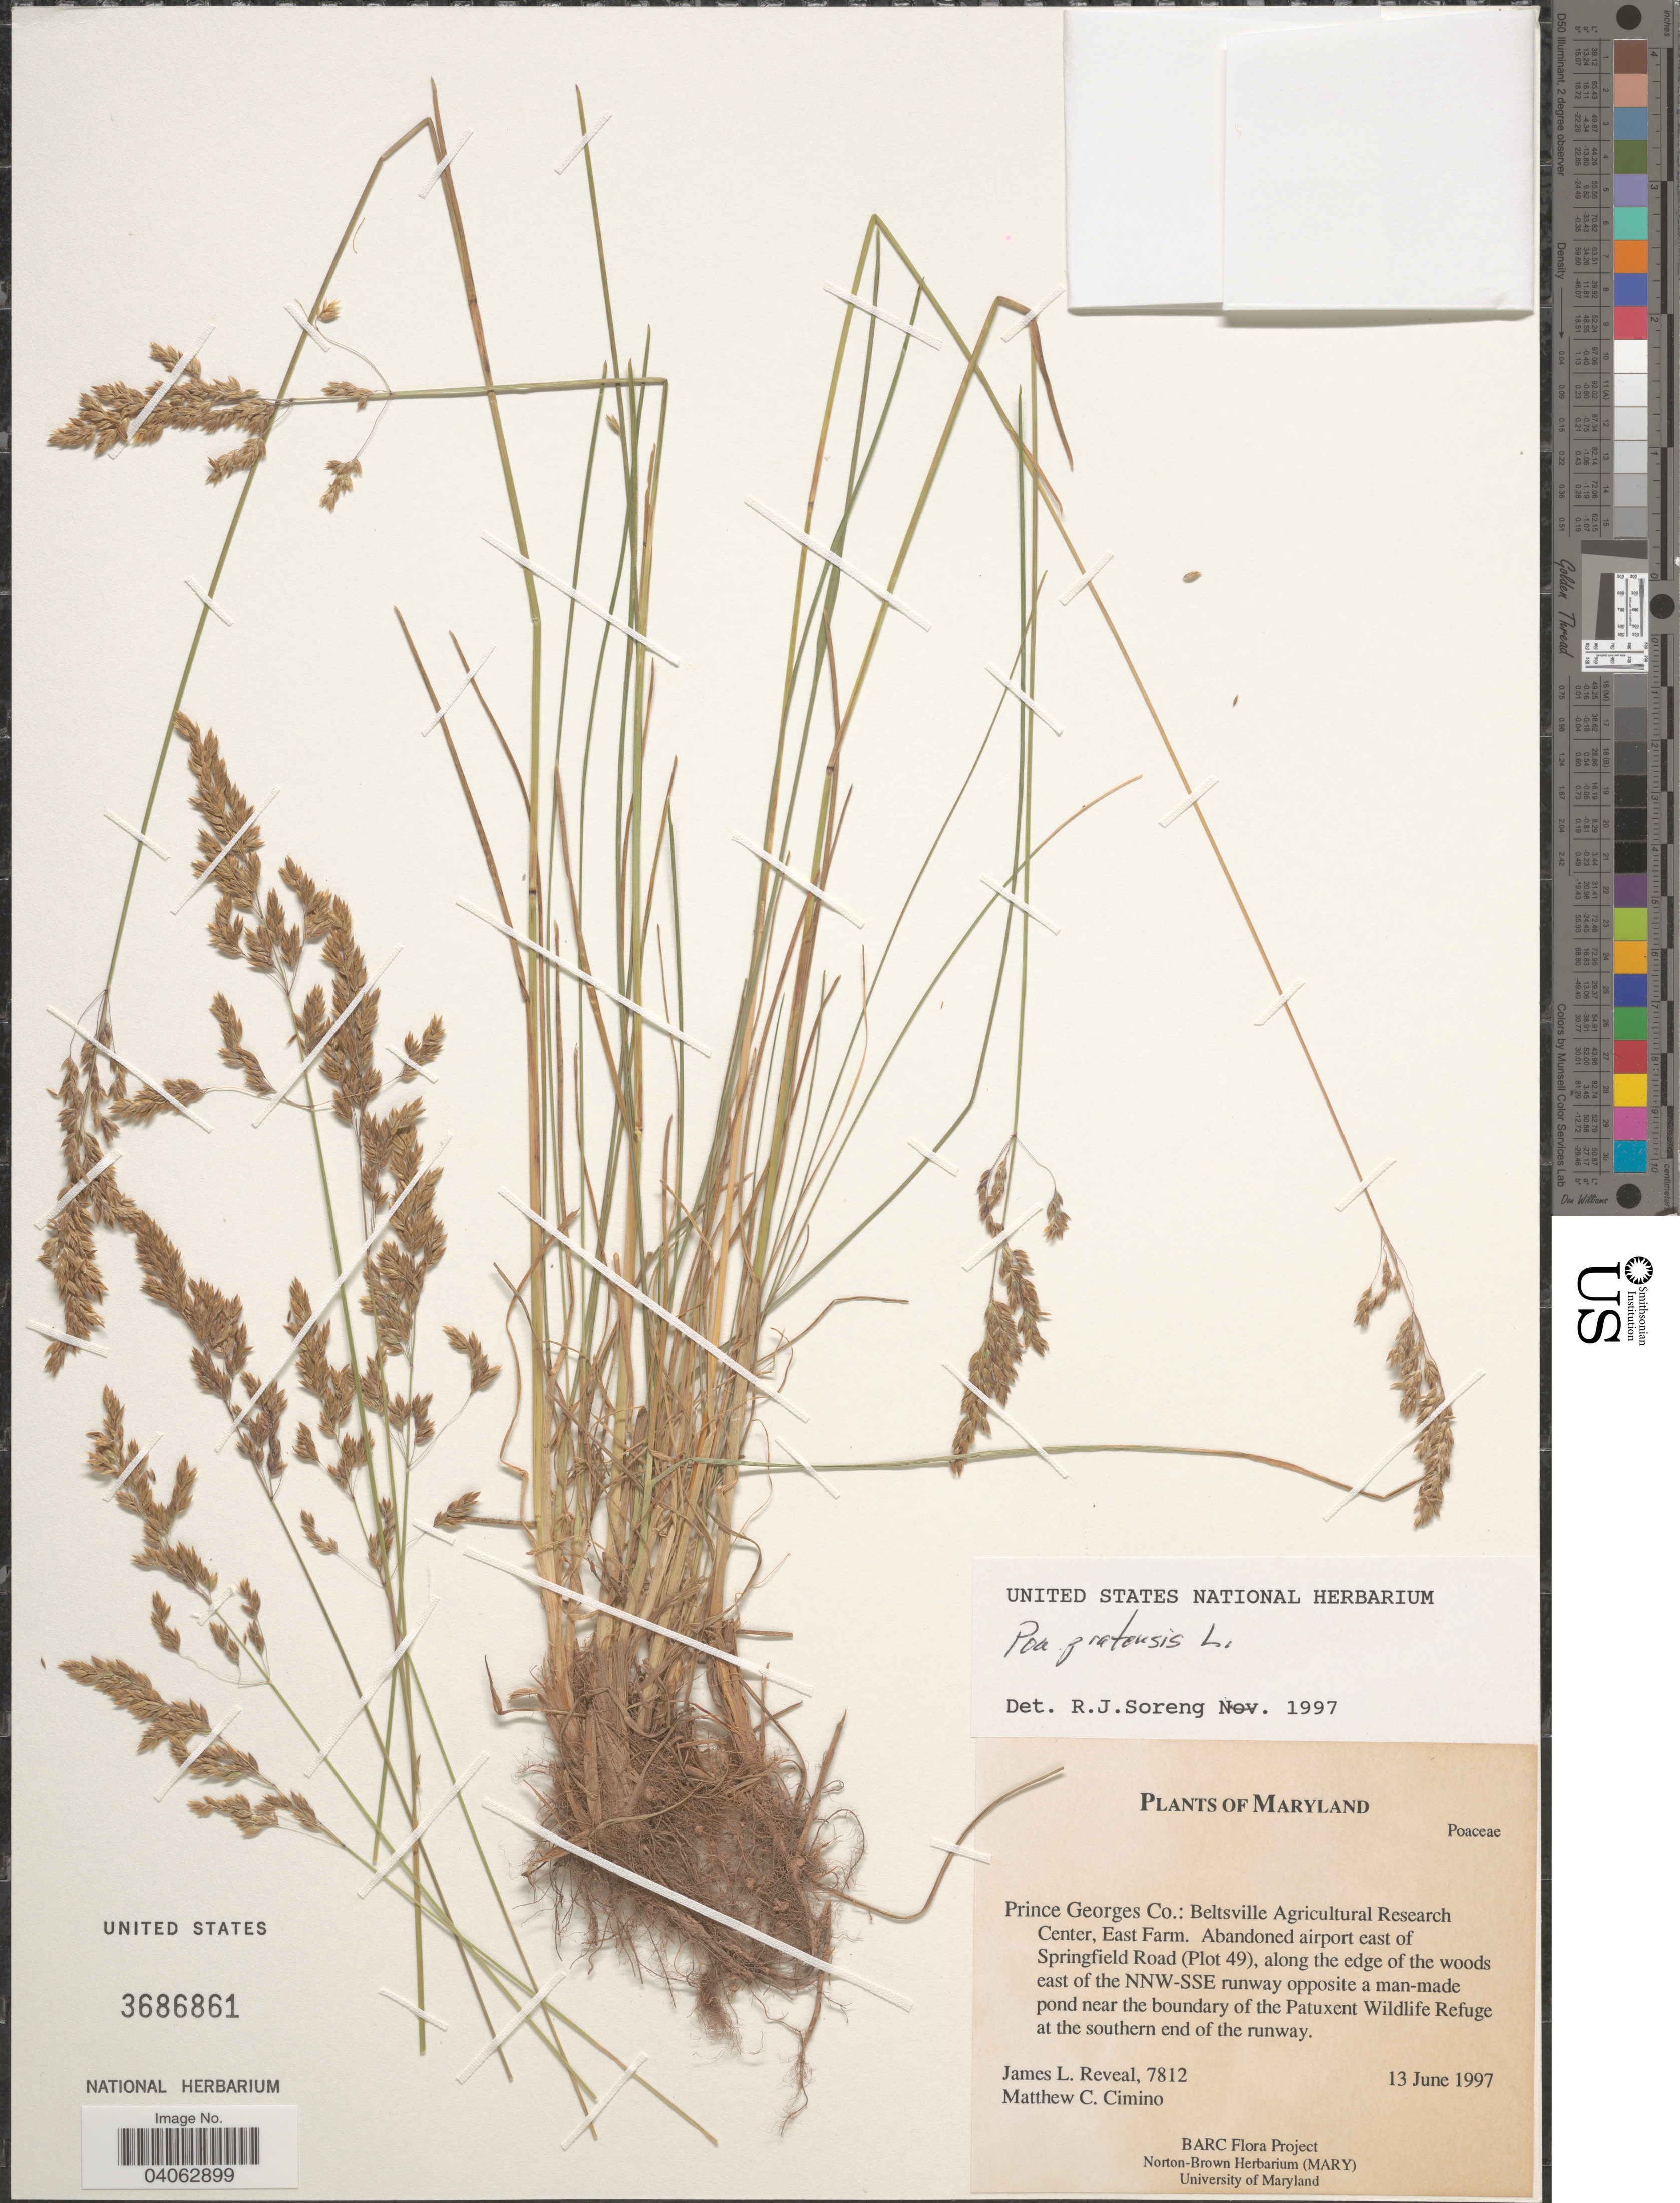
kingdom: Plantae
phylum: Tracheophyta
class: Liliopsida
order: Poales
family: Poaceae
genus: Poa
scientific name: Poa pratensis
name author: L.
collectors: J. L. Reveal & M. Cimino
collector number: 7812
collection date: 1997-06-13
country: United States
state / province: Maryland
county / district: Prince George's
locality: Prince Georges Co.: Beltsville Agricultural Research Center, East Farm. Abandoned airport east of Springfield Road (Plot 49), along the edge of the woods east of the NNW-SSE runway opposite a man-made pond near the boundary of the Patuxent Wildlife Refuge at the southern end of the runway.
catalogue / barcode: US 3686861